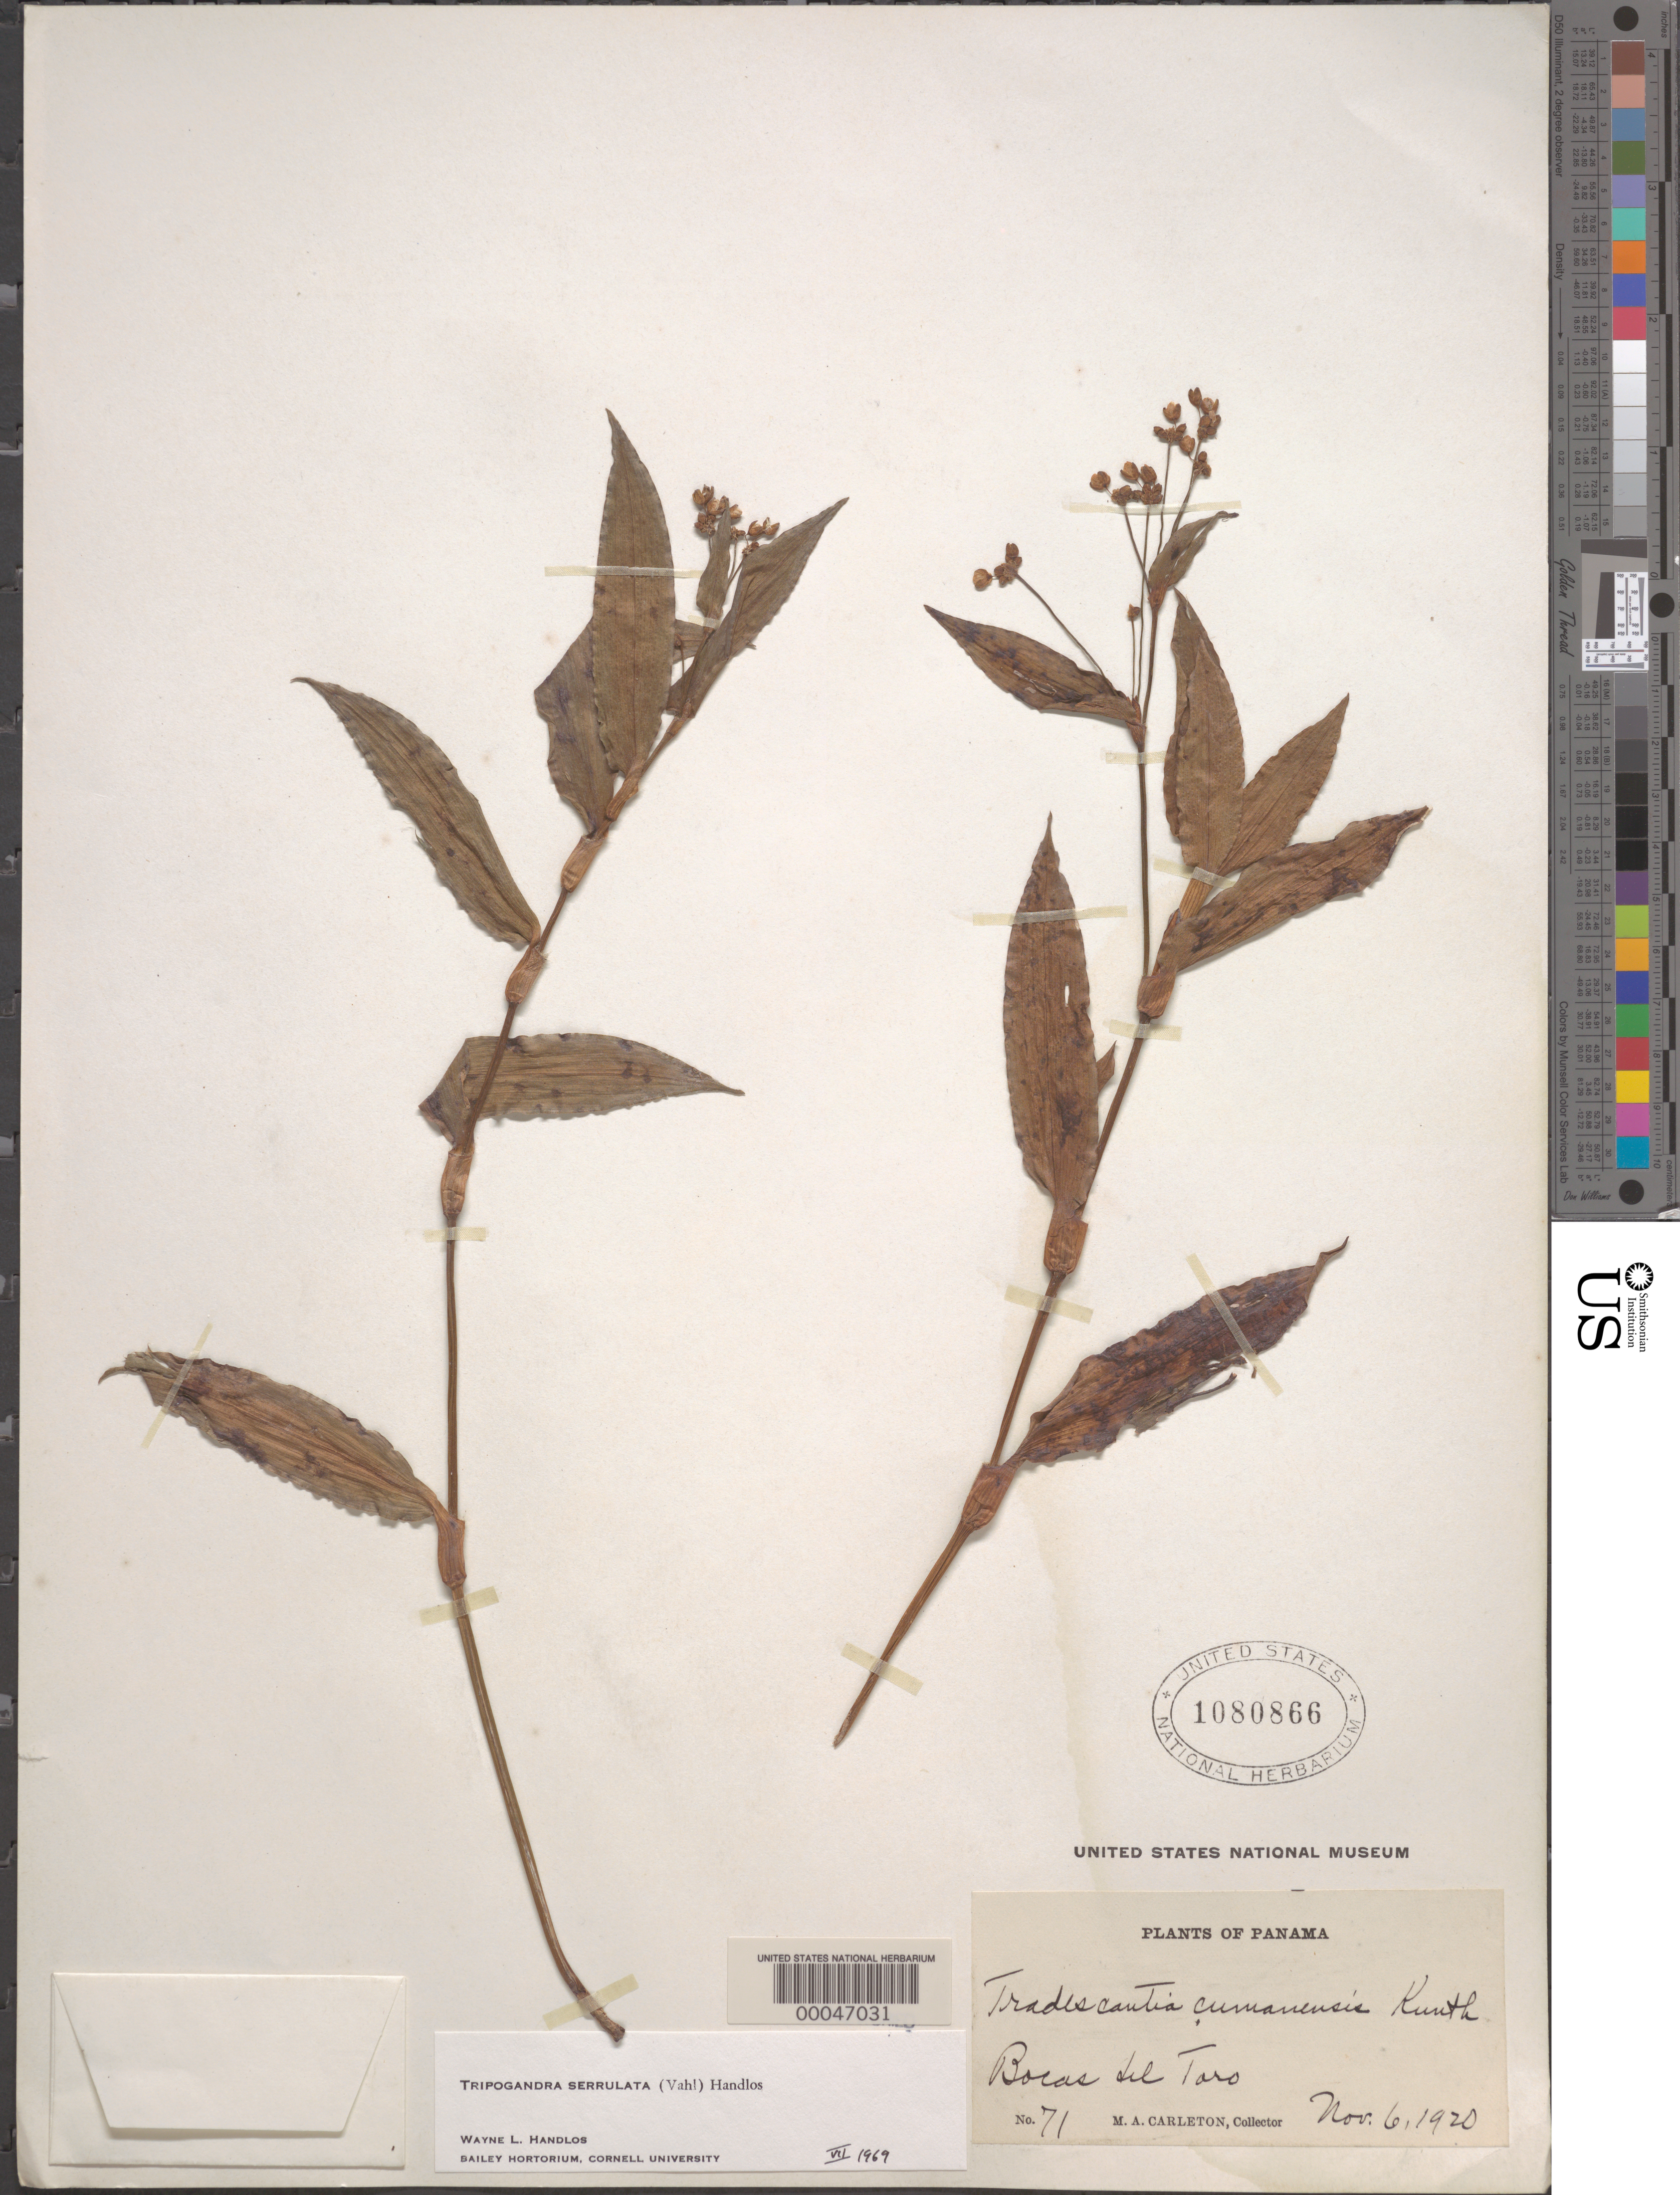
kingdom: Plantae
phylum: Tracheophyta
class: Liliopsida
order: Commelinales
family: Commelinaceae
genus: Tripogandra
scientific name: Tripogandra serrulata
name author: (Vahl) Handlos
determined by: Handlos, W. L.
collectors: M. A. Carleton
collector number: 71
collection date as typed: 06 Nov 1920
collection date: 1920-11-06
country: Panama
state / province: Bocas del Toro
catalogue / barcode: US 1080866